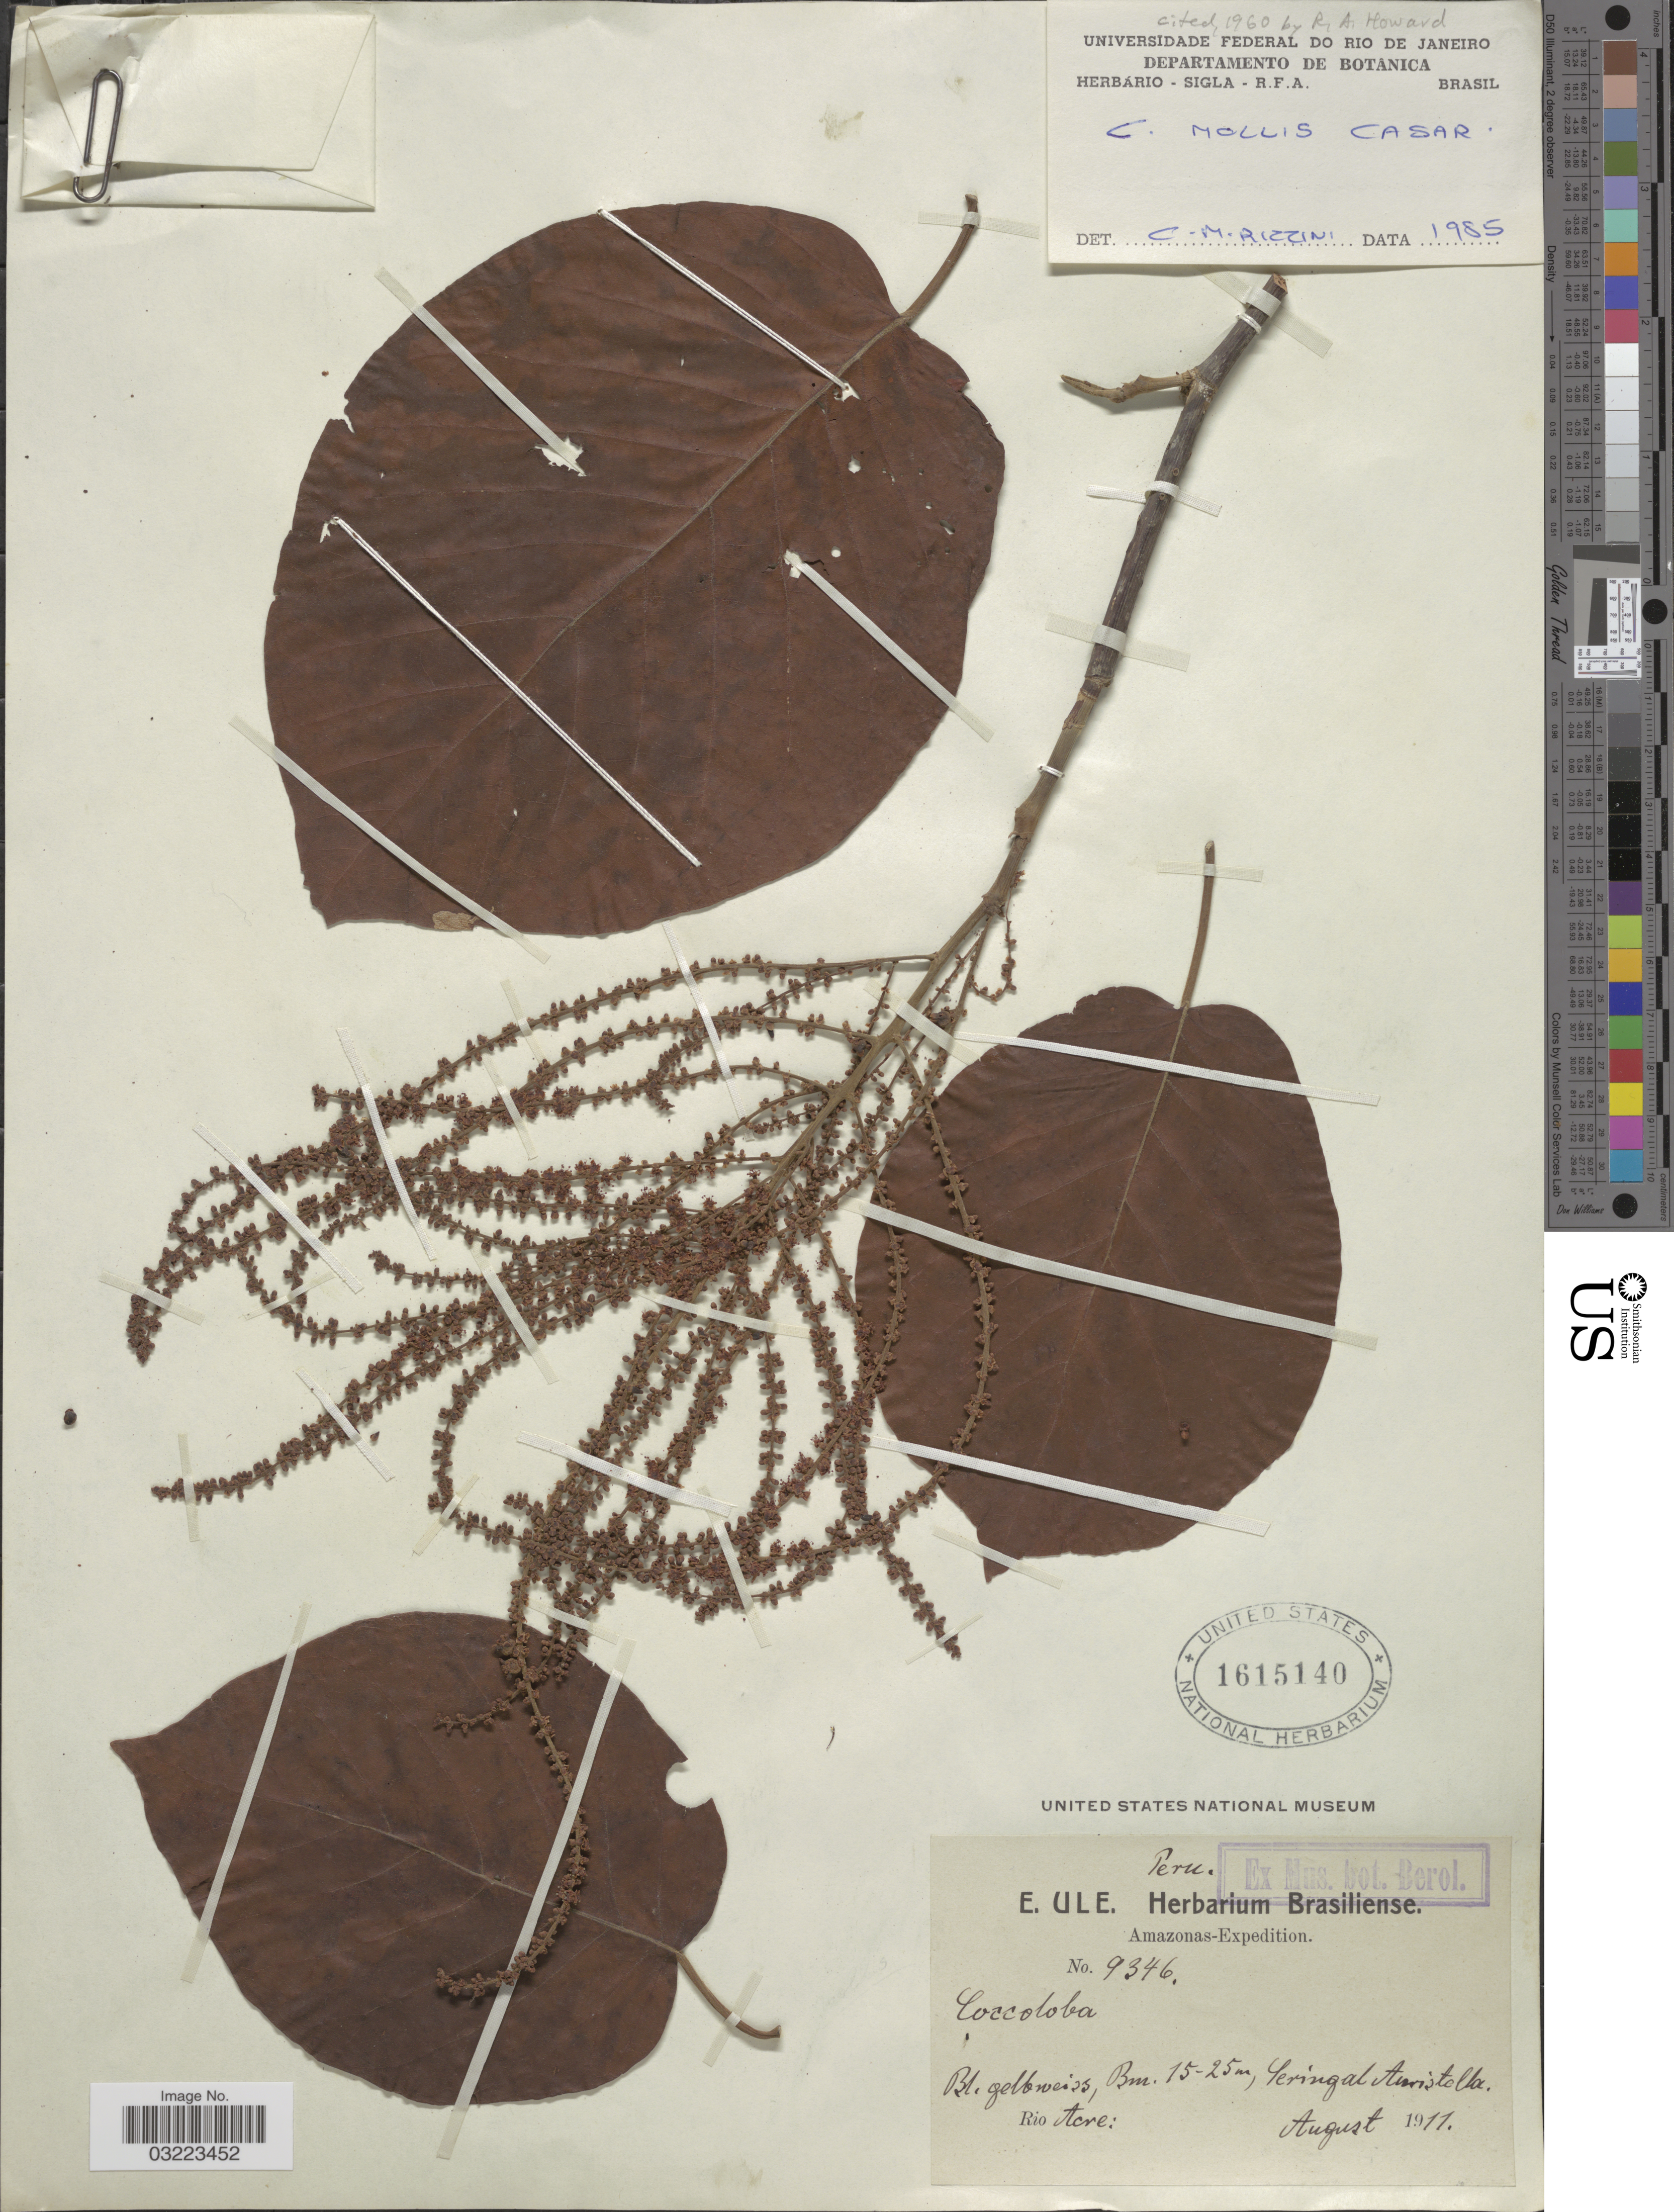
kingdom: Plantae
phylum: Tracheophyta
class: Magnoliopsida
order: Caryophyllales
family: Polygonaceae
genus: Coccoloba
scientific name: Coccoloba mollis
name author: Casar.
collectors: E. H. Ule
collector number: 9346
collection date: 1911-08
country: Peru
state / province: Amazonas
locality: Seringal Auristella, Rio Acre.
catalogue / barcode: US 1615140